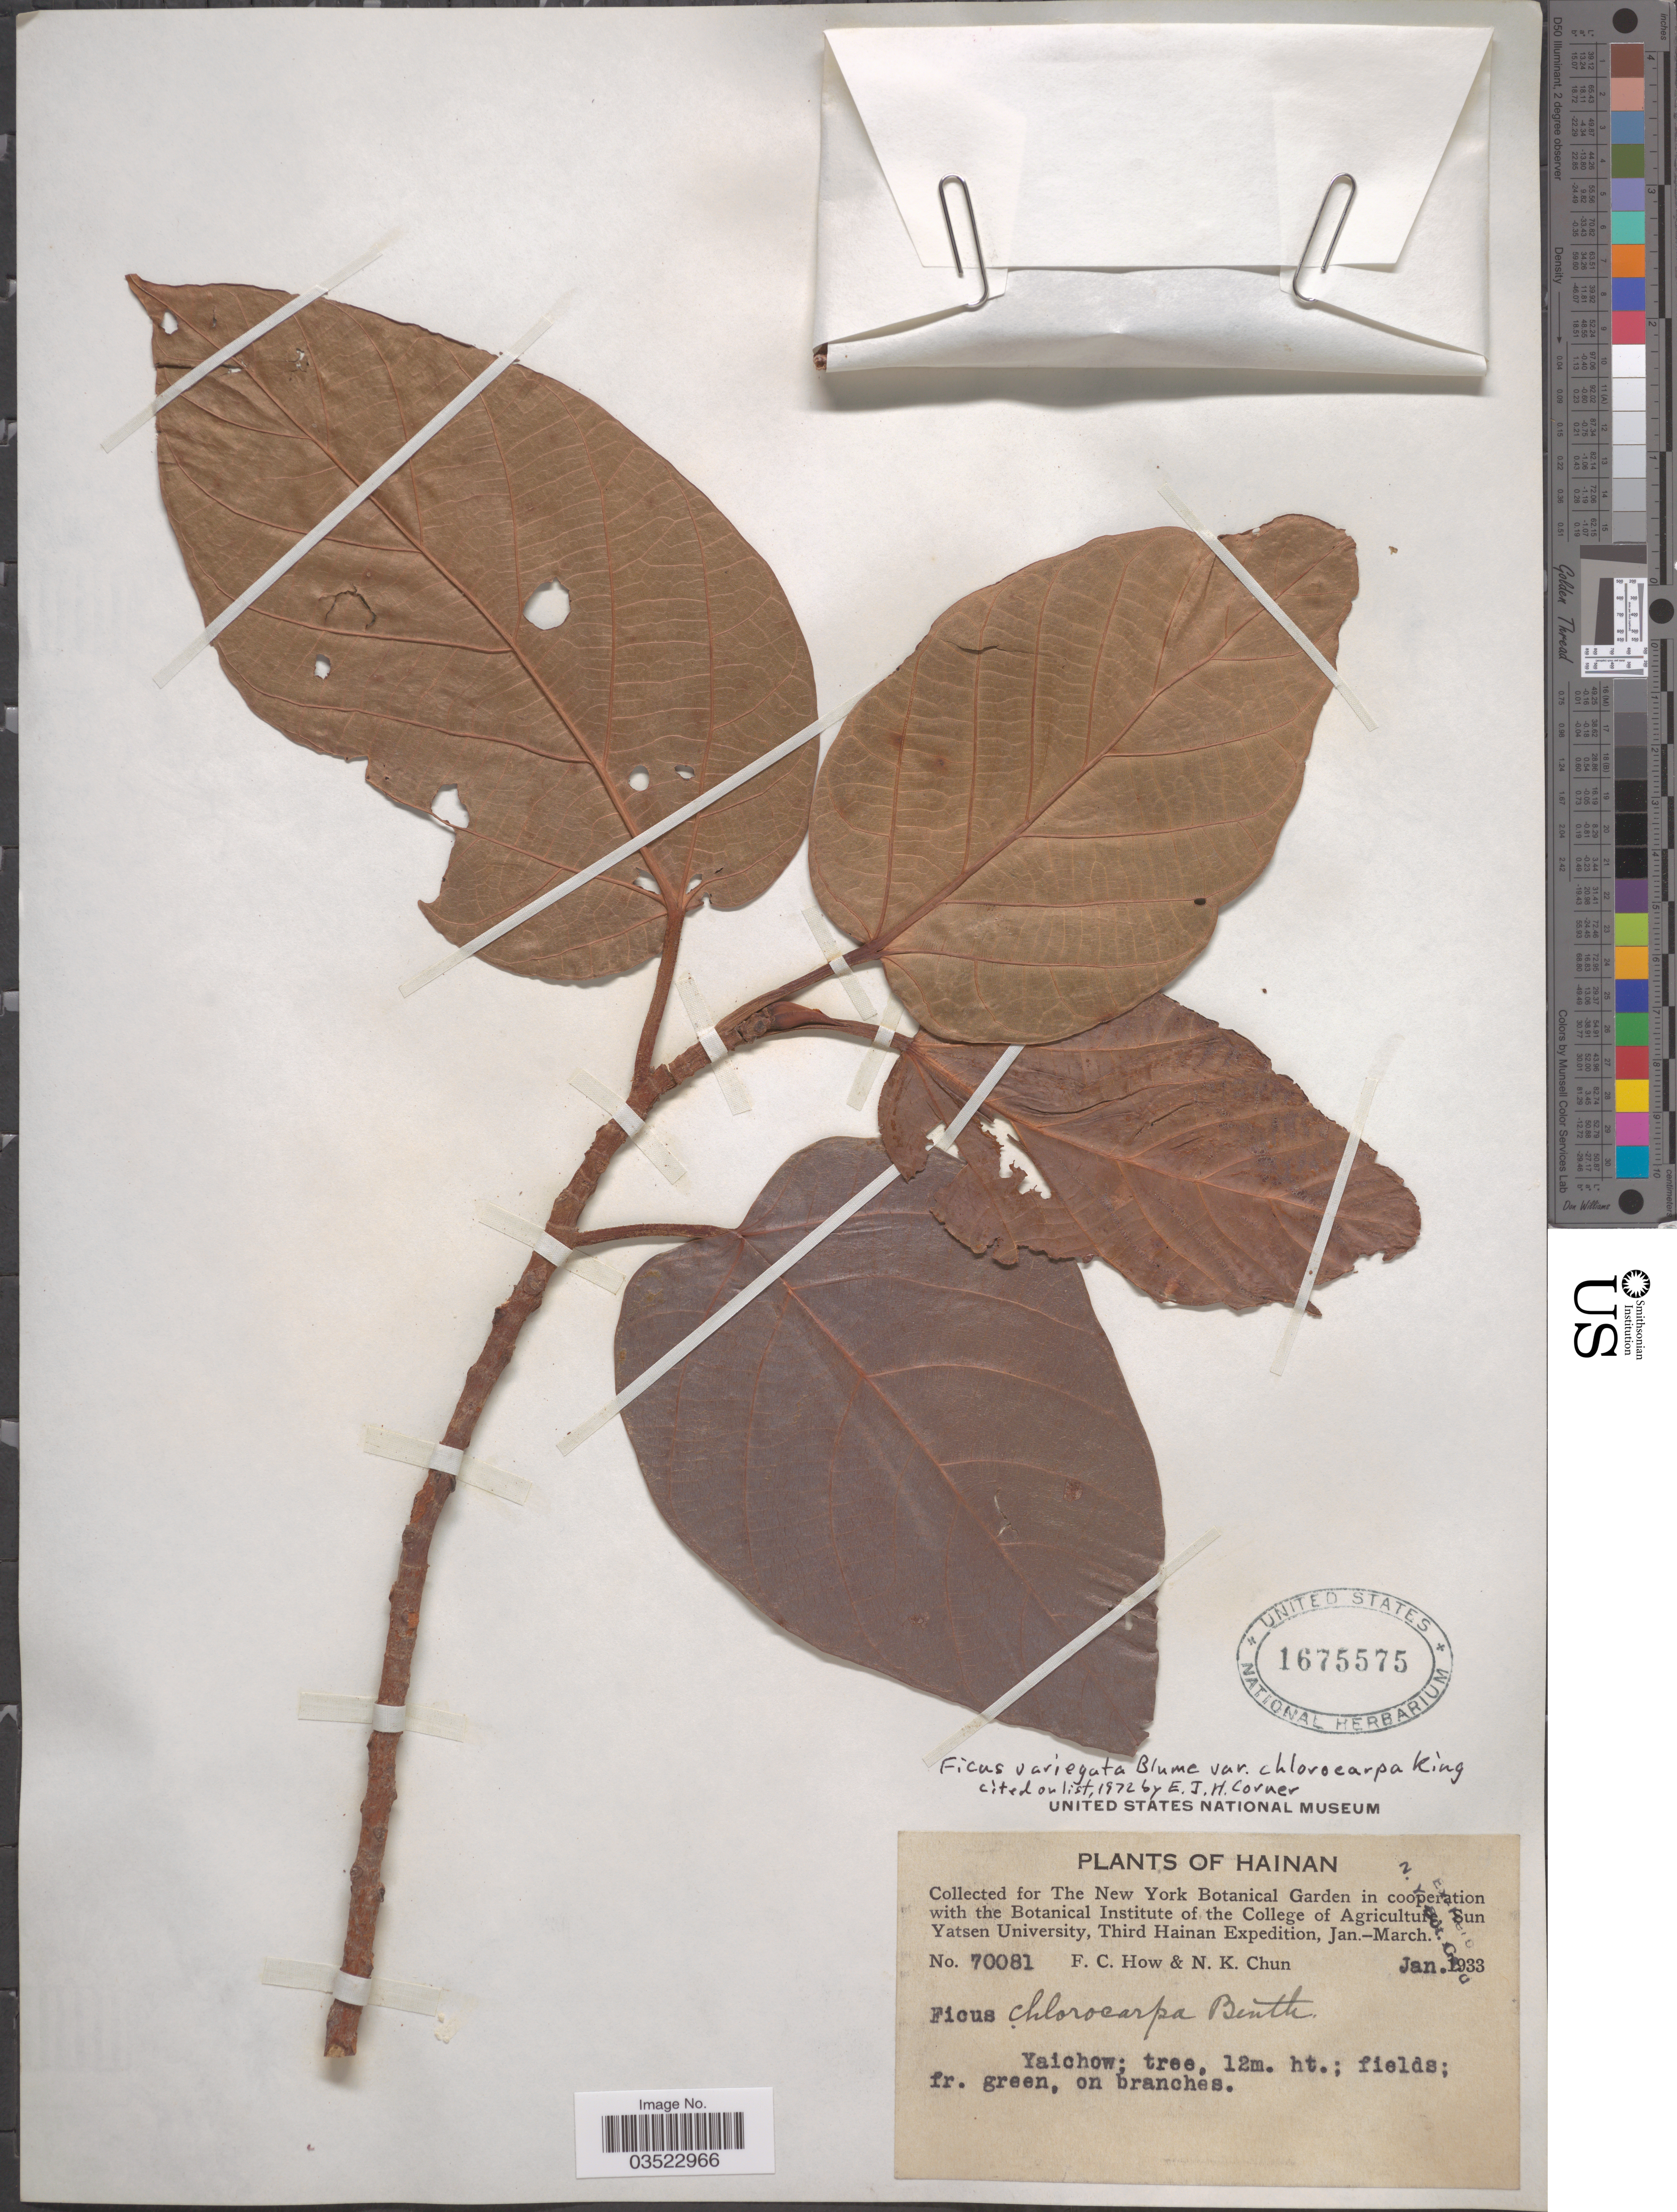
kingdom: Plantae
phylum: Tracheophyta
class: Magnoliopsida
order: Rosales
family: Moraceae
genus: Ficus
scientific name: Ficus variegata var. chlorocarpa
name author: King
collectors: F. C. How & N. K. Chun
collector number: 70081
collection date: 1933-01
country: China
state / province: Hainan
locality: Third Hainan Expedition, Jan.-March. Yaichow.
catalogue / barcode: US 1675575